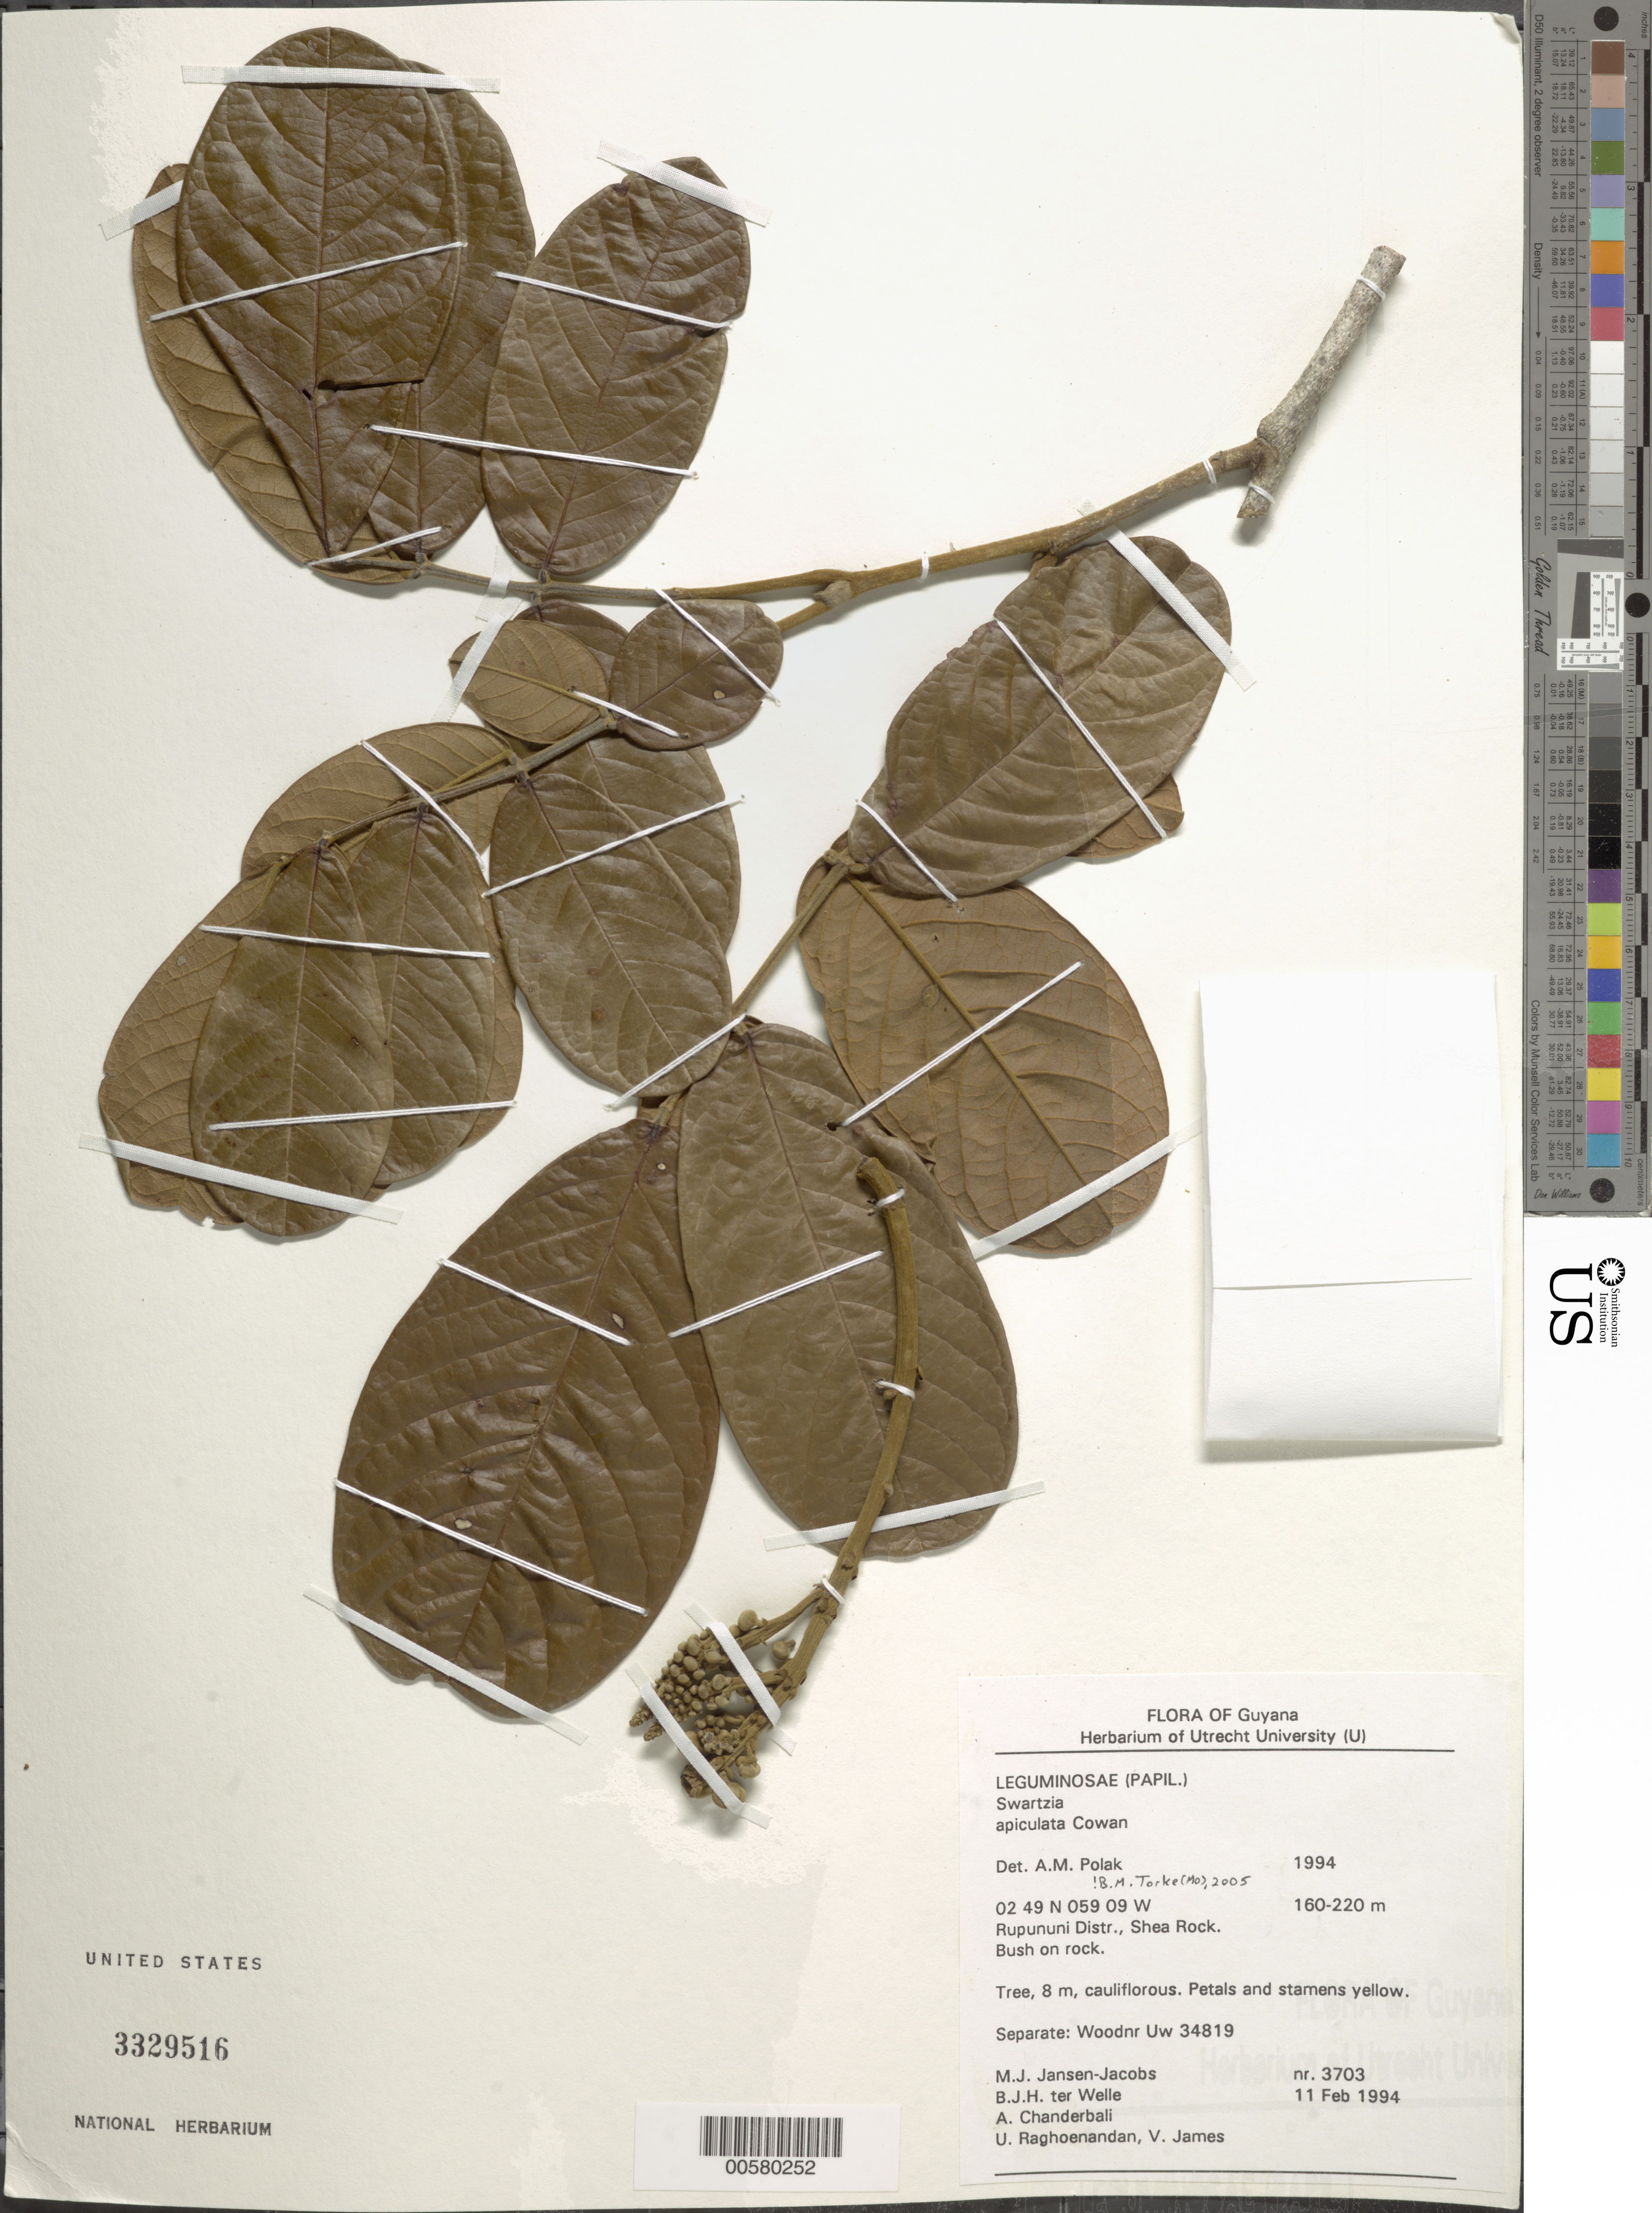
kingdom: Plantae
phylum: Tracheophyta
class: Magnoliopsida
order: Fabales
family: Fabaceae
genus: Swartzia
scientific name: Swartzia apiculata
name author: R.S. Cowan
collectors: M. J. Jansen-Jacobs, B. Welle, A. S. Chanderbali, U. Raghoenandan & V. James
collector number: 3703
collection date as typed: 11 Feb 1994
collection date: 1994-02-11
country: Guyana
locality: Rupununi dist., shea rock.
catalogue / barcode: US 3329516